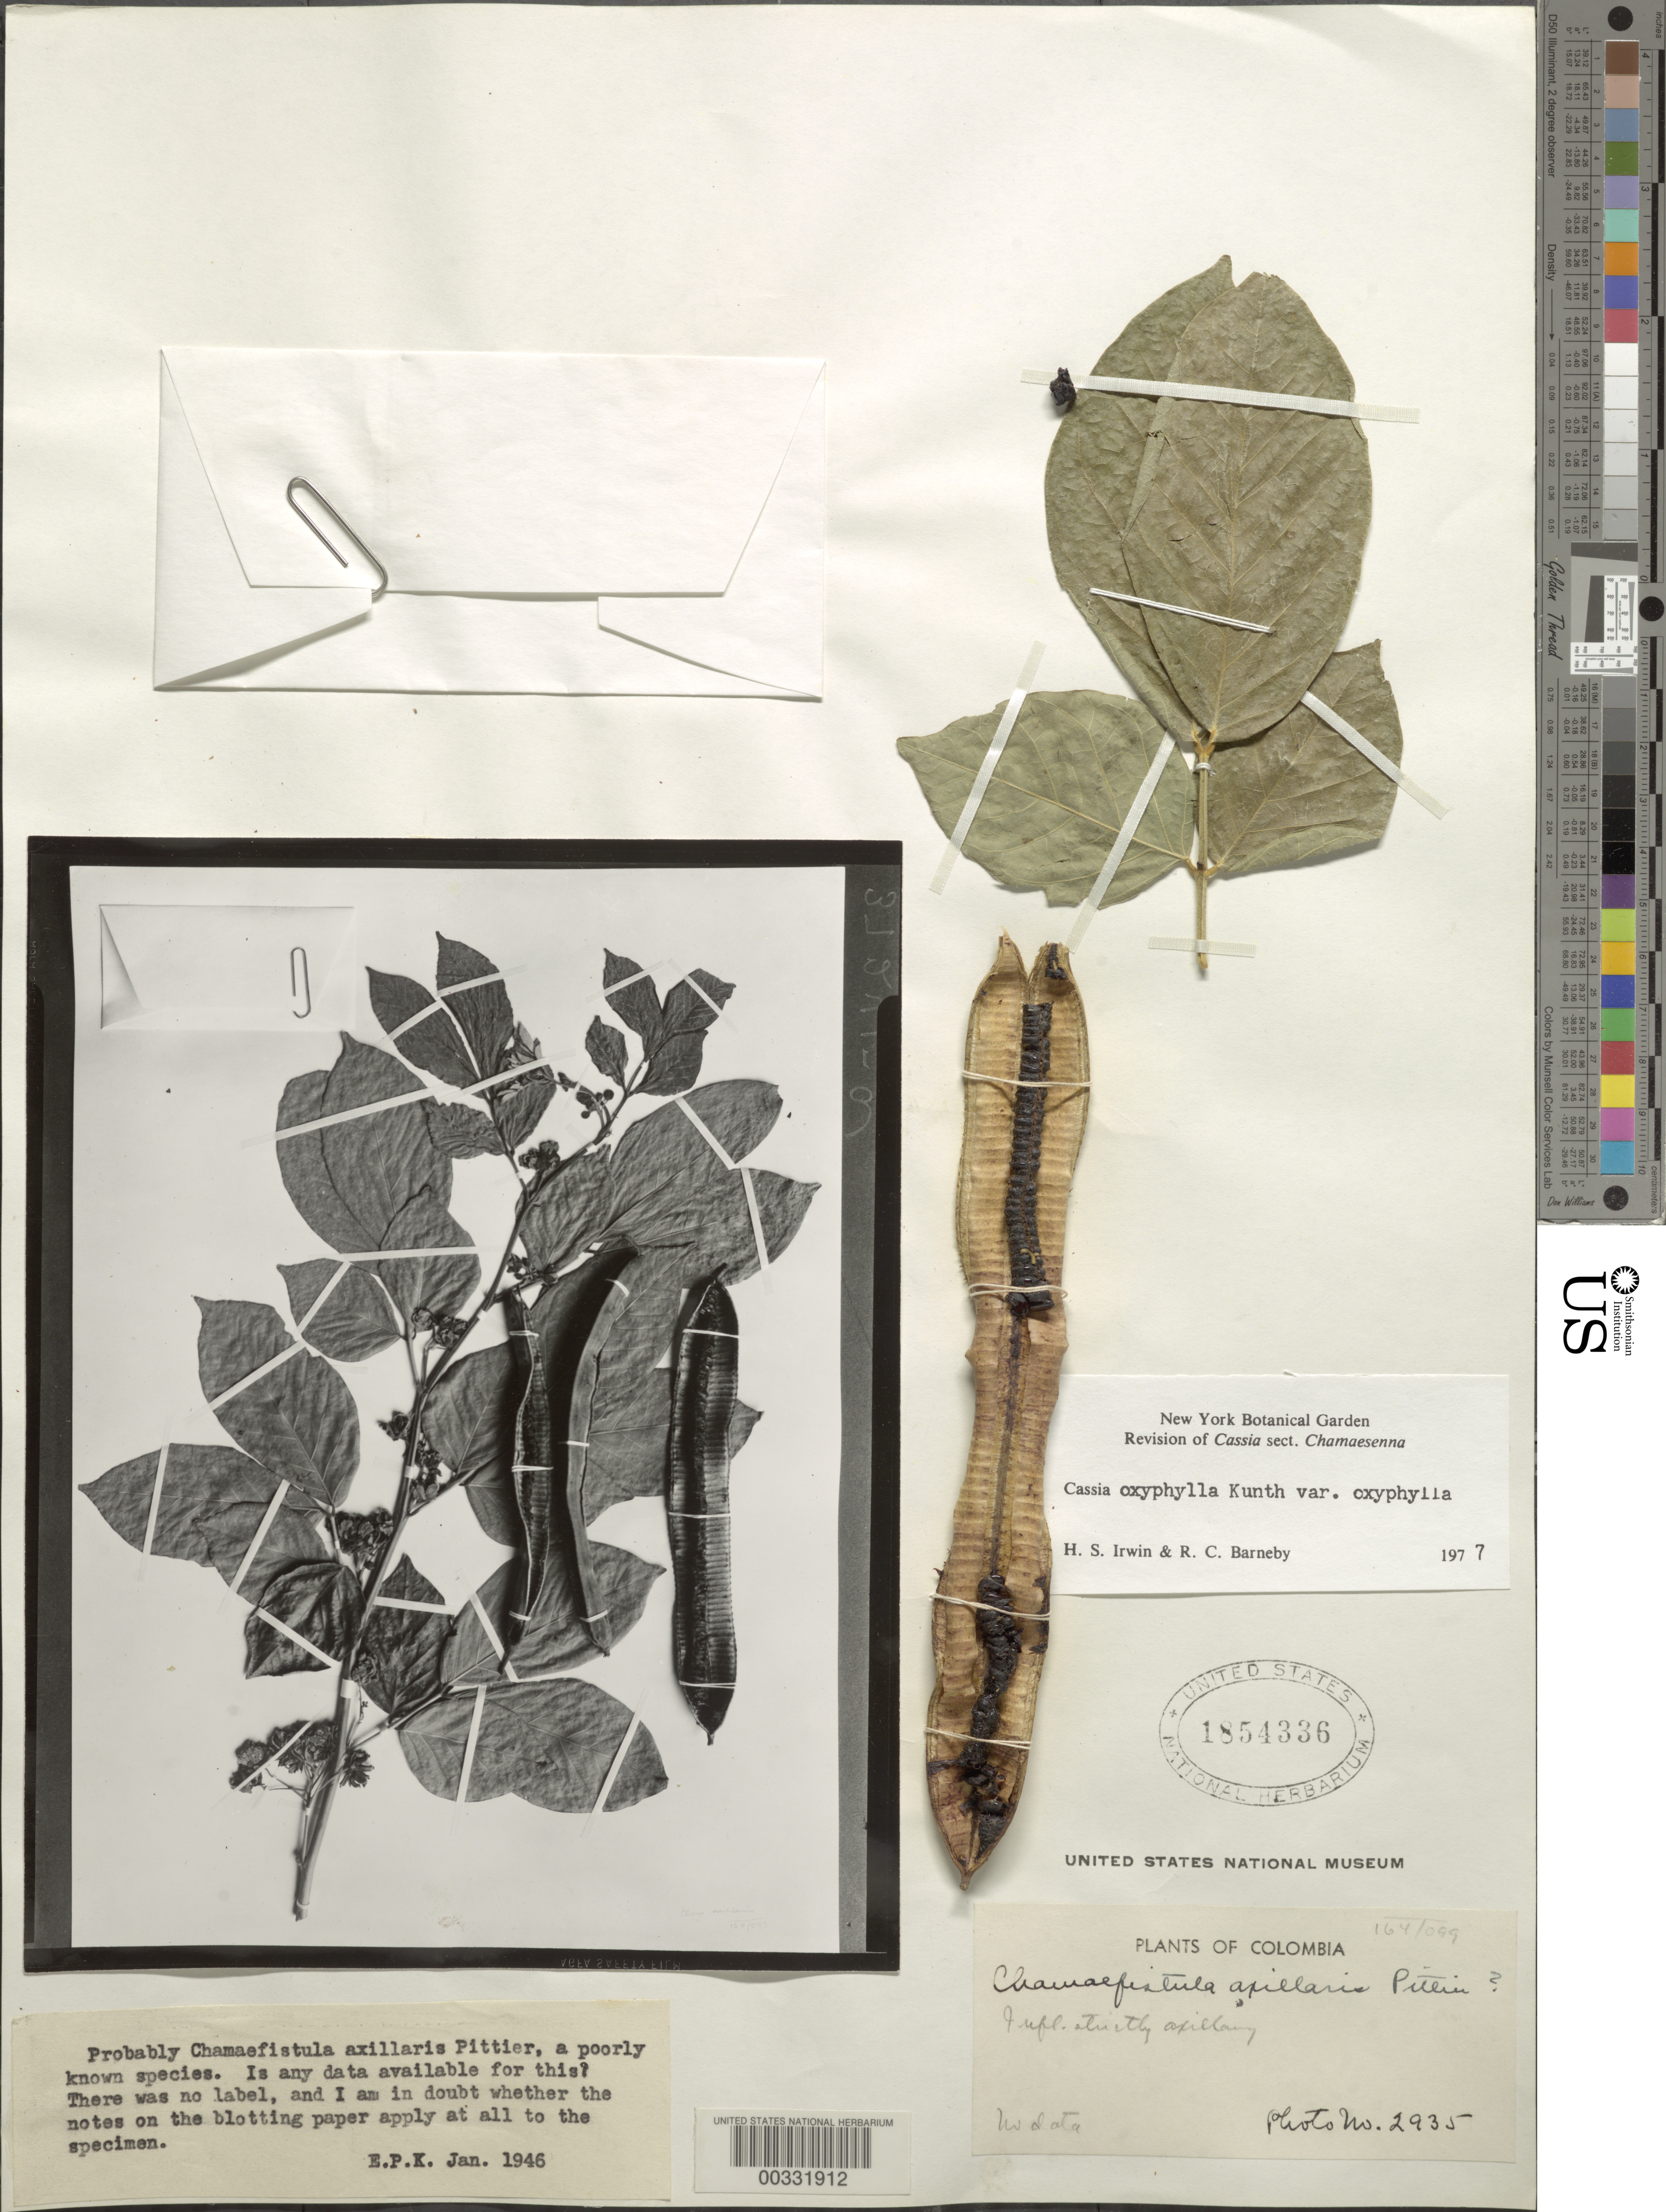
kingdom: Plantae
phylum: Tracheophyta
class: Magnoliopsida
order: Fabales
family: Fabaceae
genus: Senna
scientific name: Senna oxyphylla var. oxyphylla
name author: (Kunth) H.S. Irwin & Barneby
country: Colombia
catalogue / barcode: US 1854336